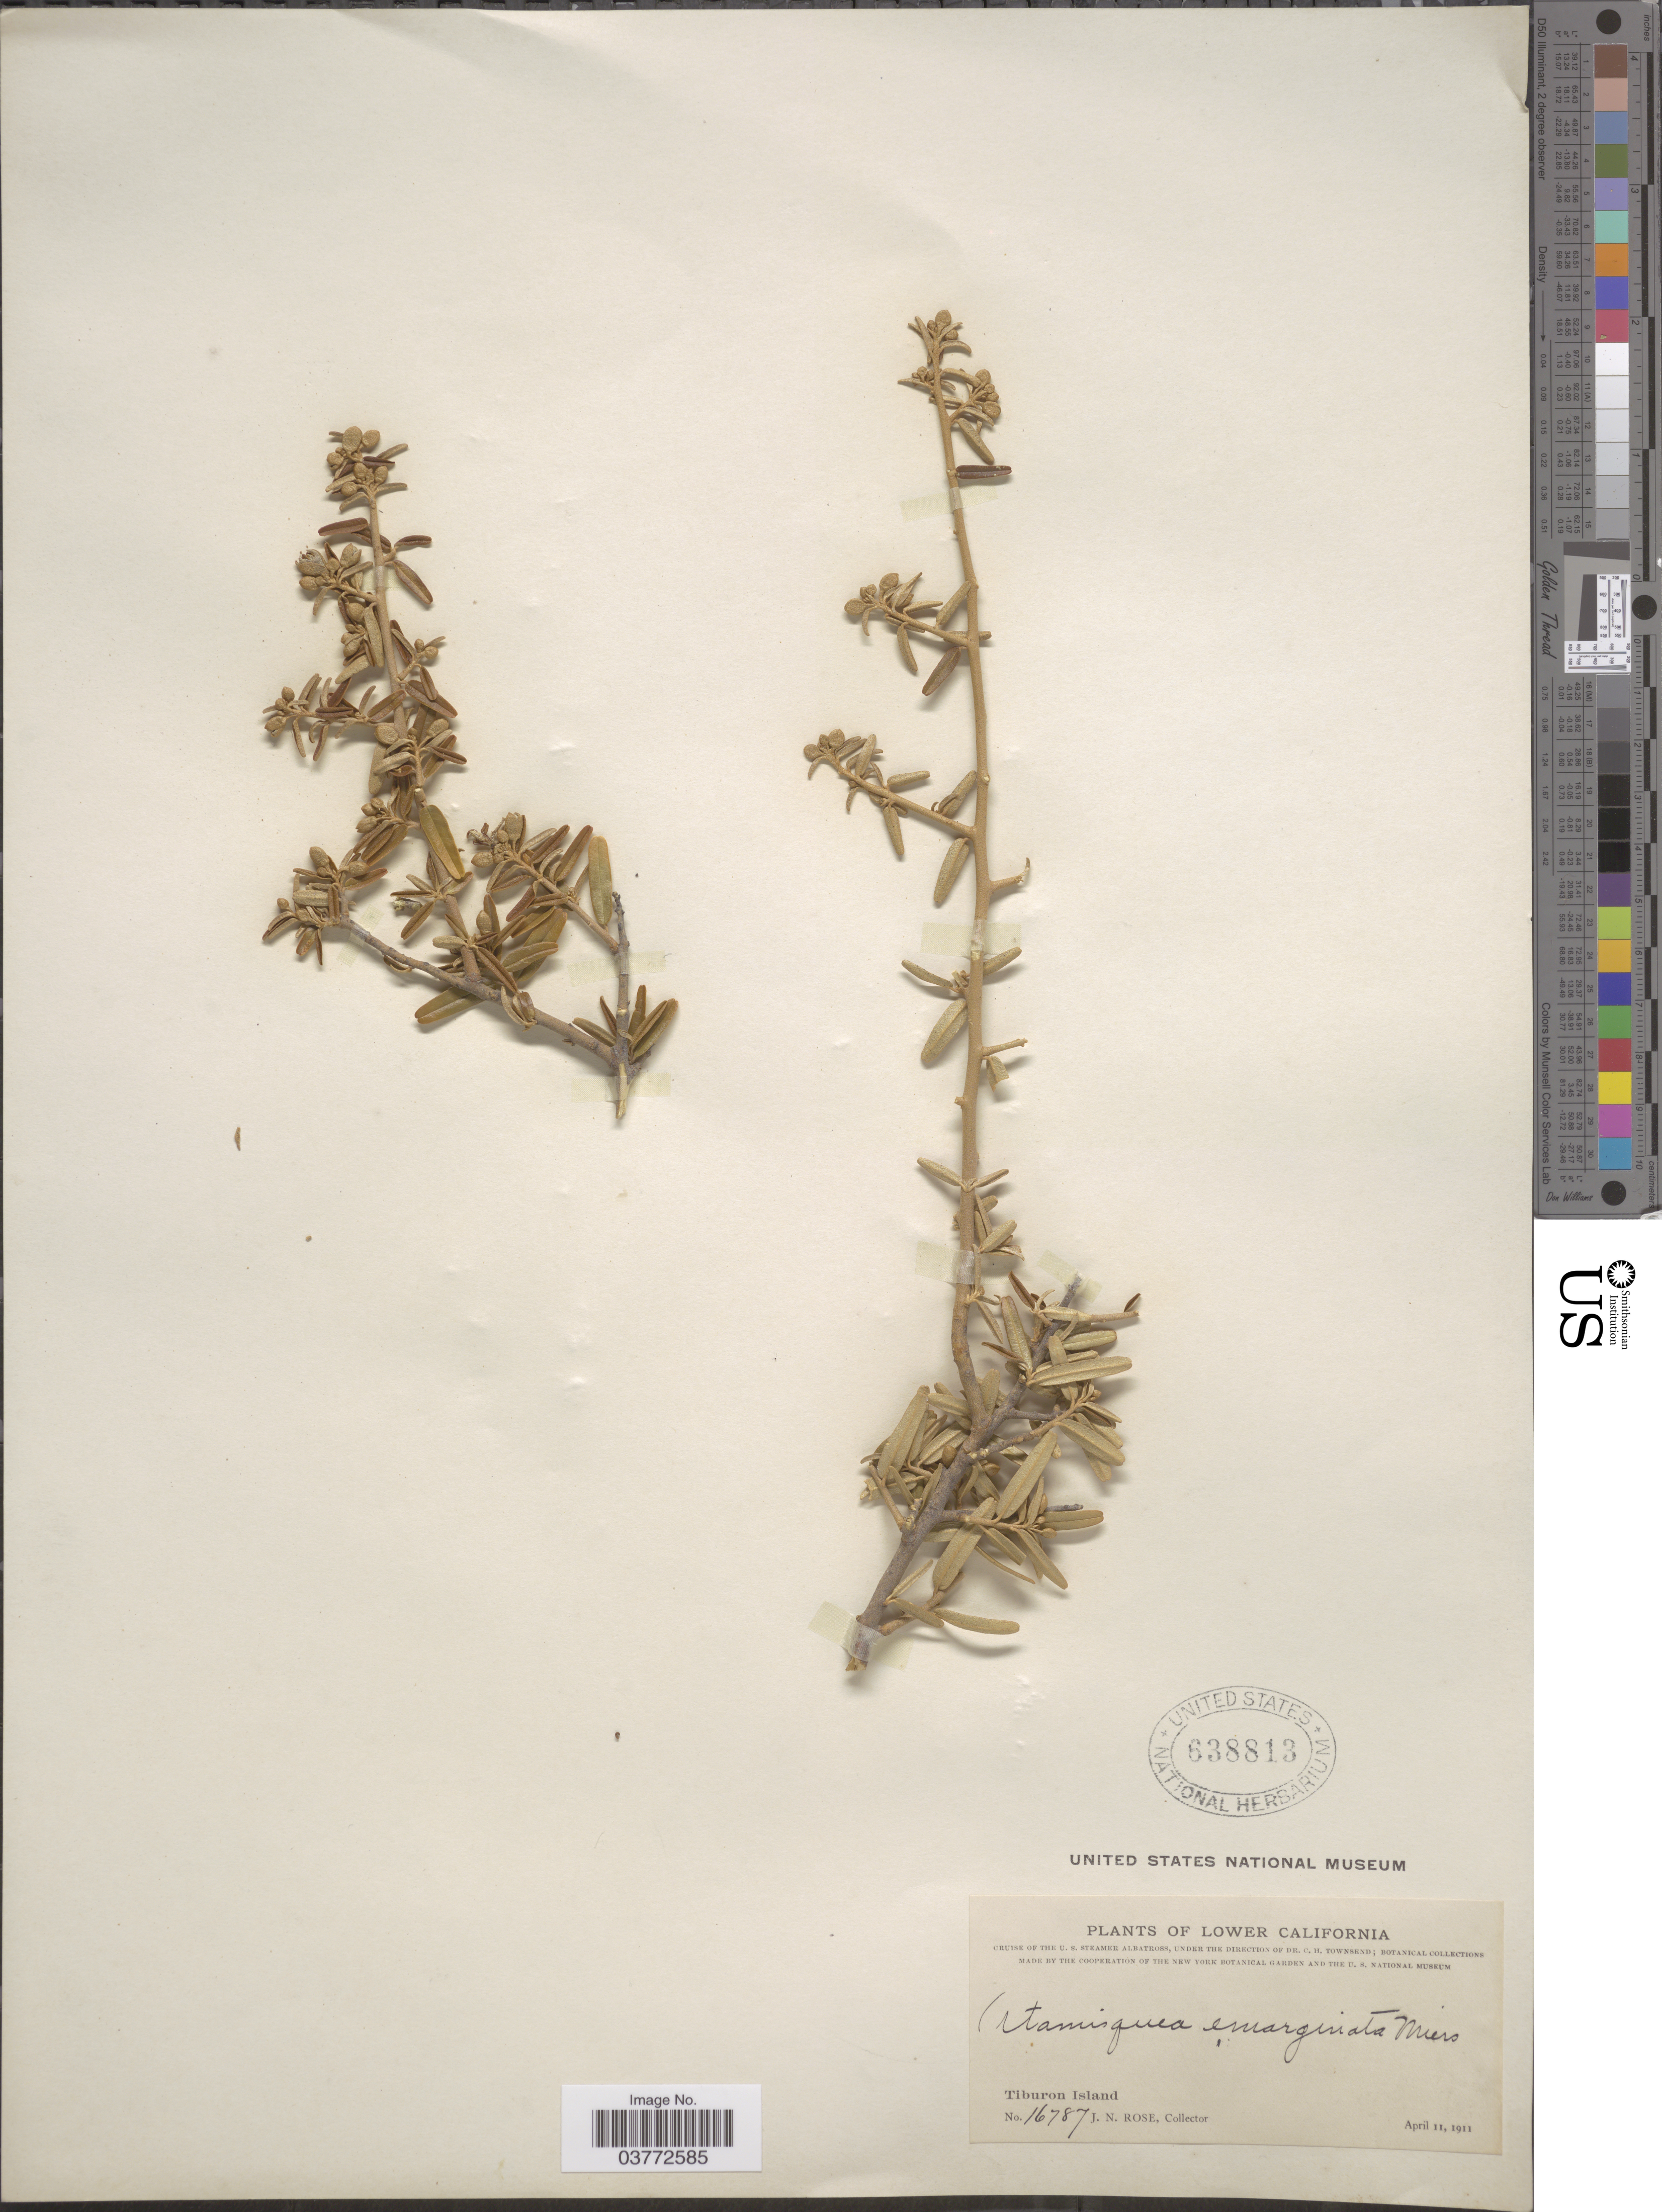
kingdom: Plantae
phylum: Tracheophyta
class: Magnoliopsida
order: Brassicales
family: Capparaceae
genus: Atamisquea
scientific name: Atamisquea emarginata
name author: Miers ex Hook. & Arn.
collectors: J. N. Rose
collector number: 16787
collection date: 1911-04-11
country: Mexico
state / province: Sonora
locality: Lower California. Tiburon Island.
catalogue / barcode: US 638813